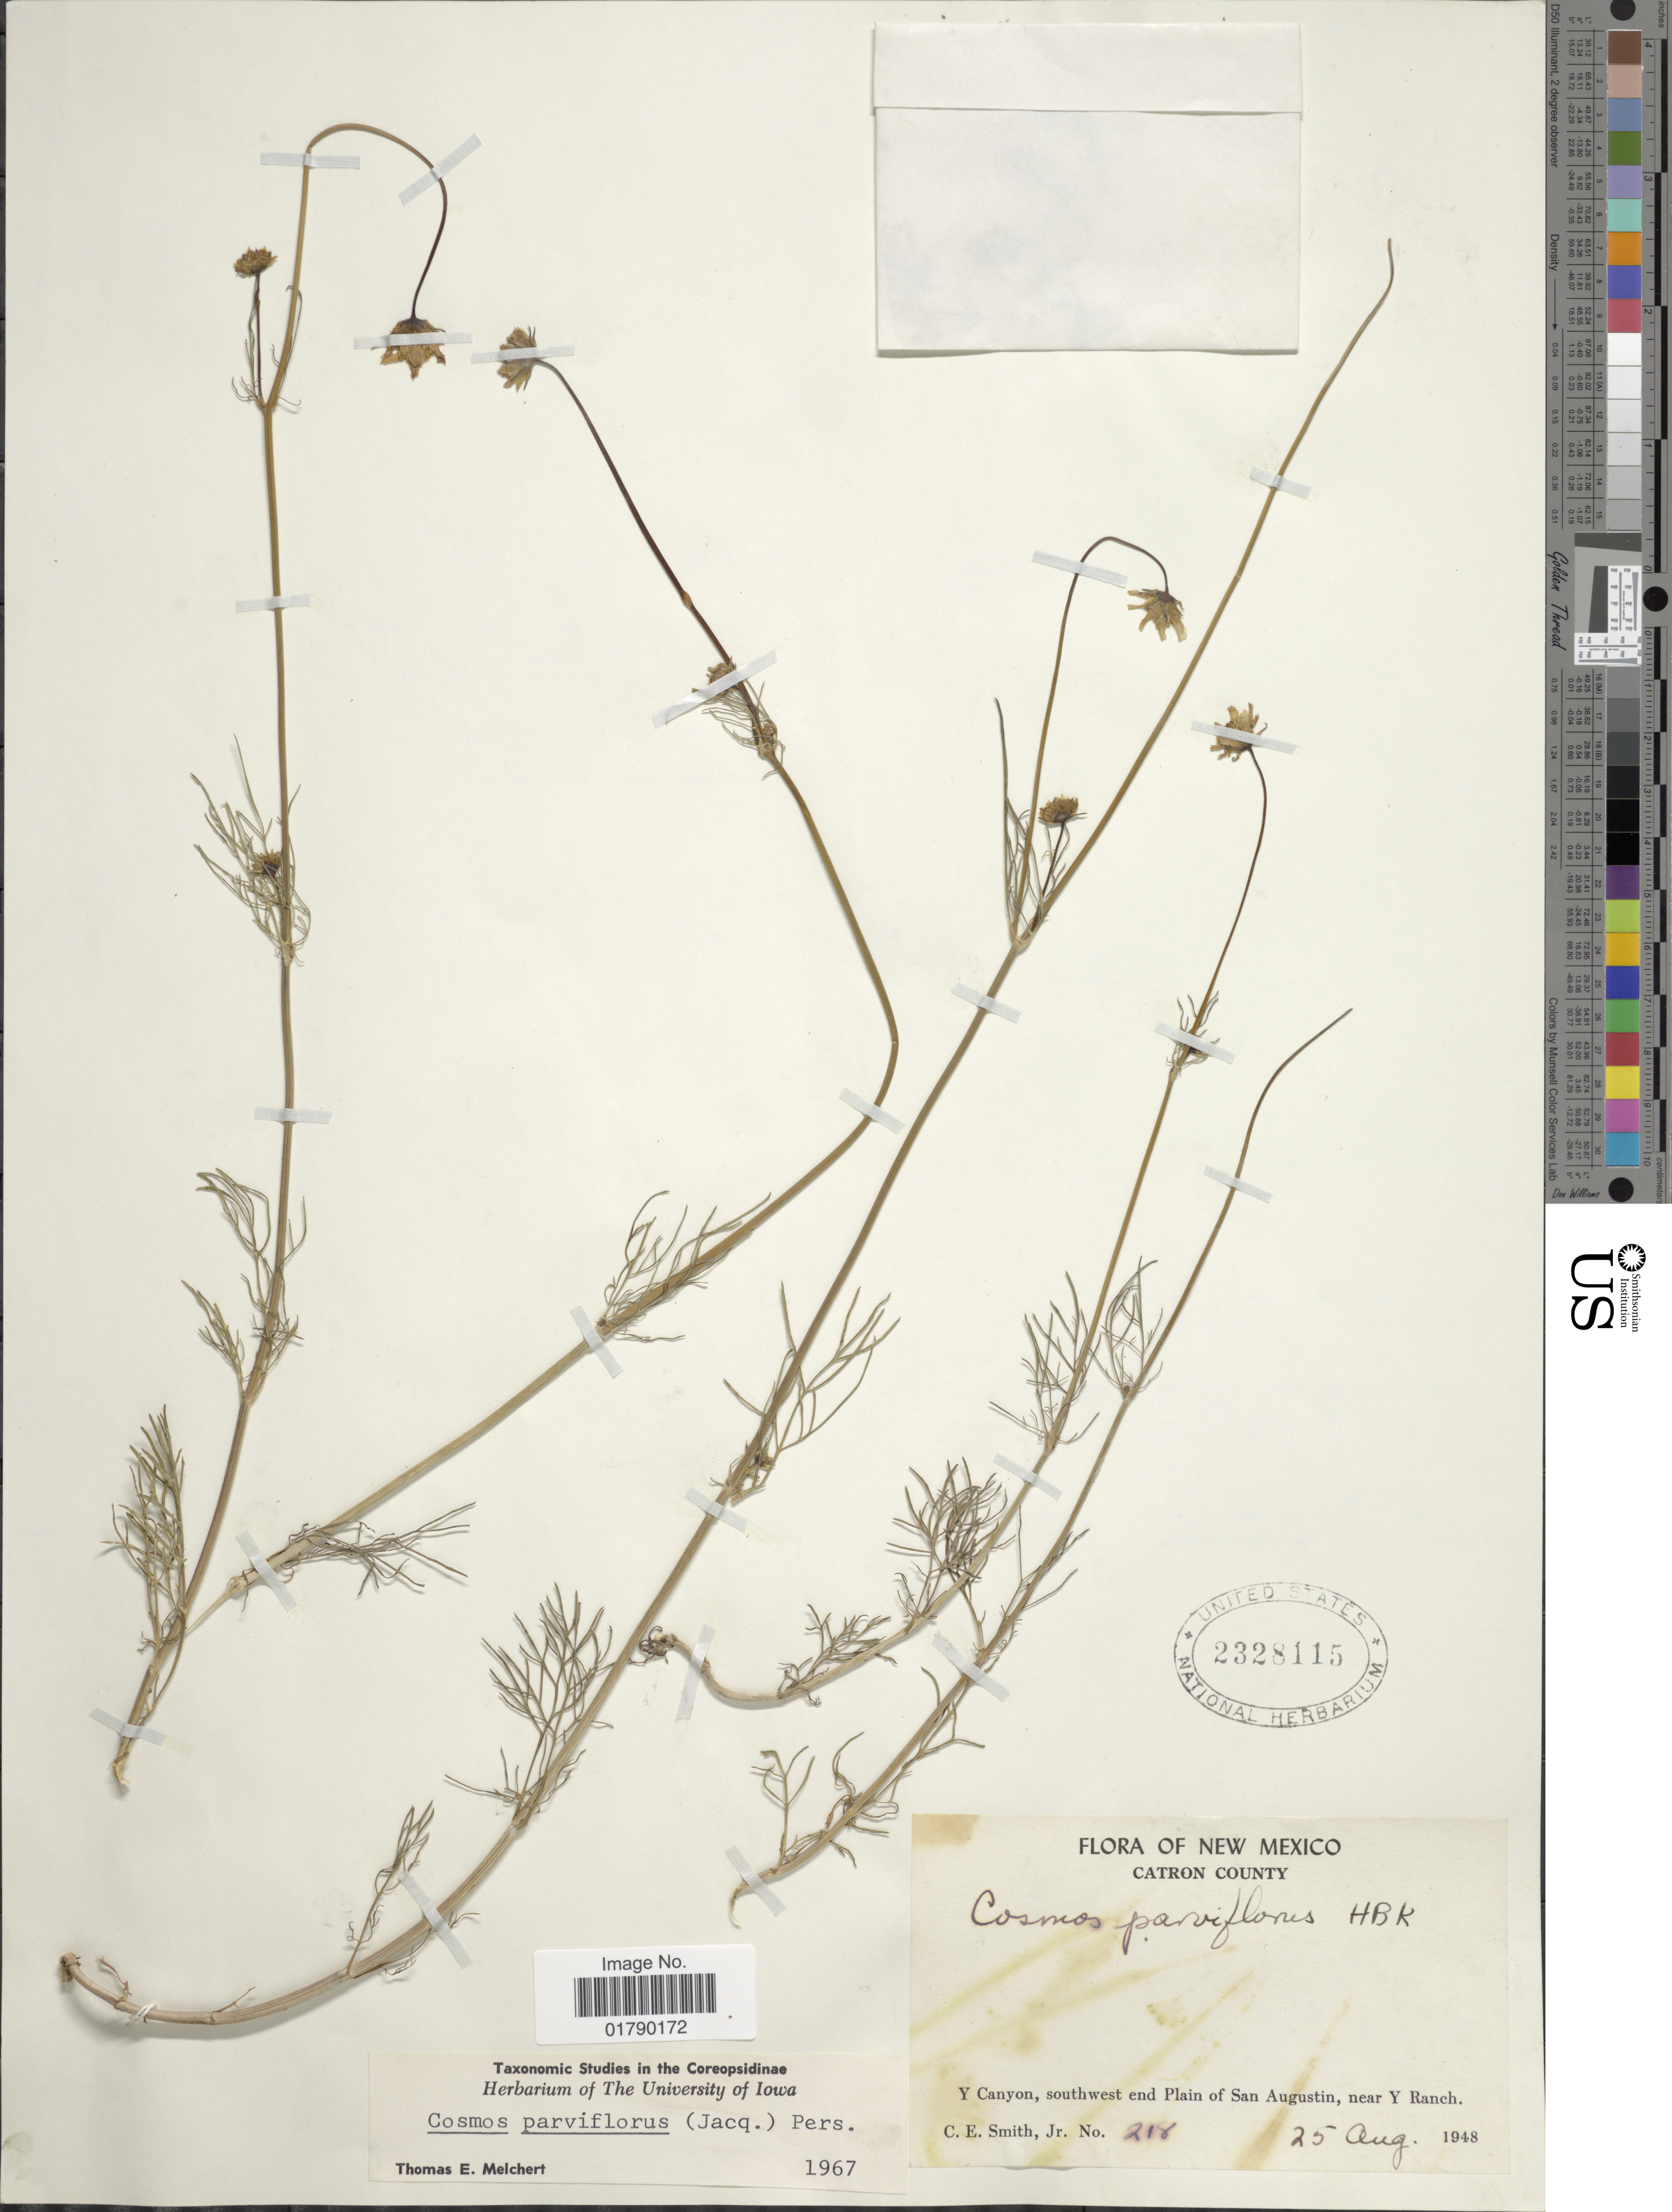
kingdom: Plantae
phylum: Tracheophyta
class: Magnoliopsida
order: Asterales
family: Asteraceae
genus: Cosmos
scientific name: Cosmos parviflorus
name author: (Jacq.) Pers.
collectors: C. E. Smith Jr.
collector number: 218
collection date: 1948-08-25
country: United States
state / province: New Mexico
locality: Catron County, Y Canyon, southwest end Plain of San Agustin, near Y Ranch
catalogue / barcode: US 2328115